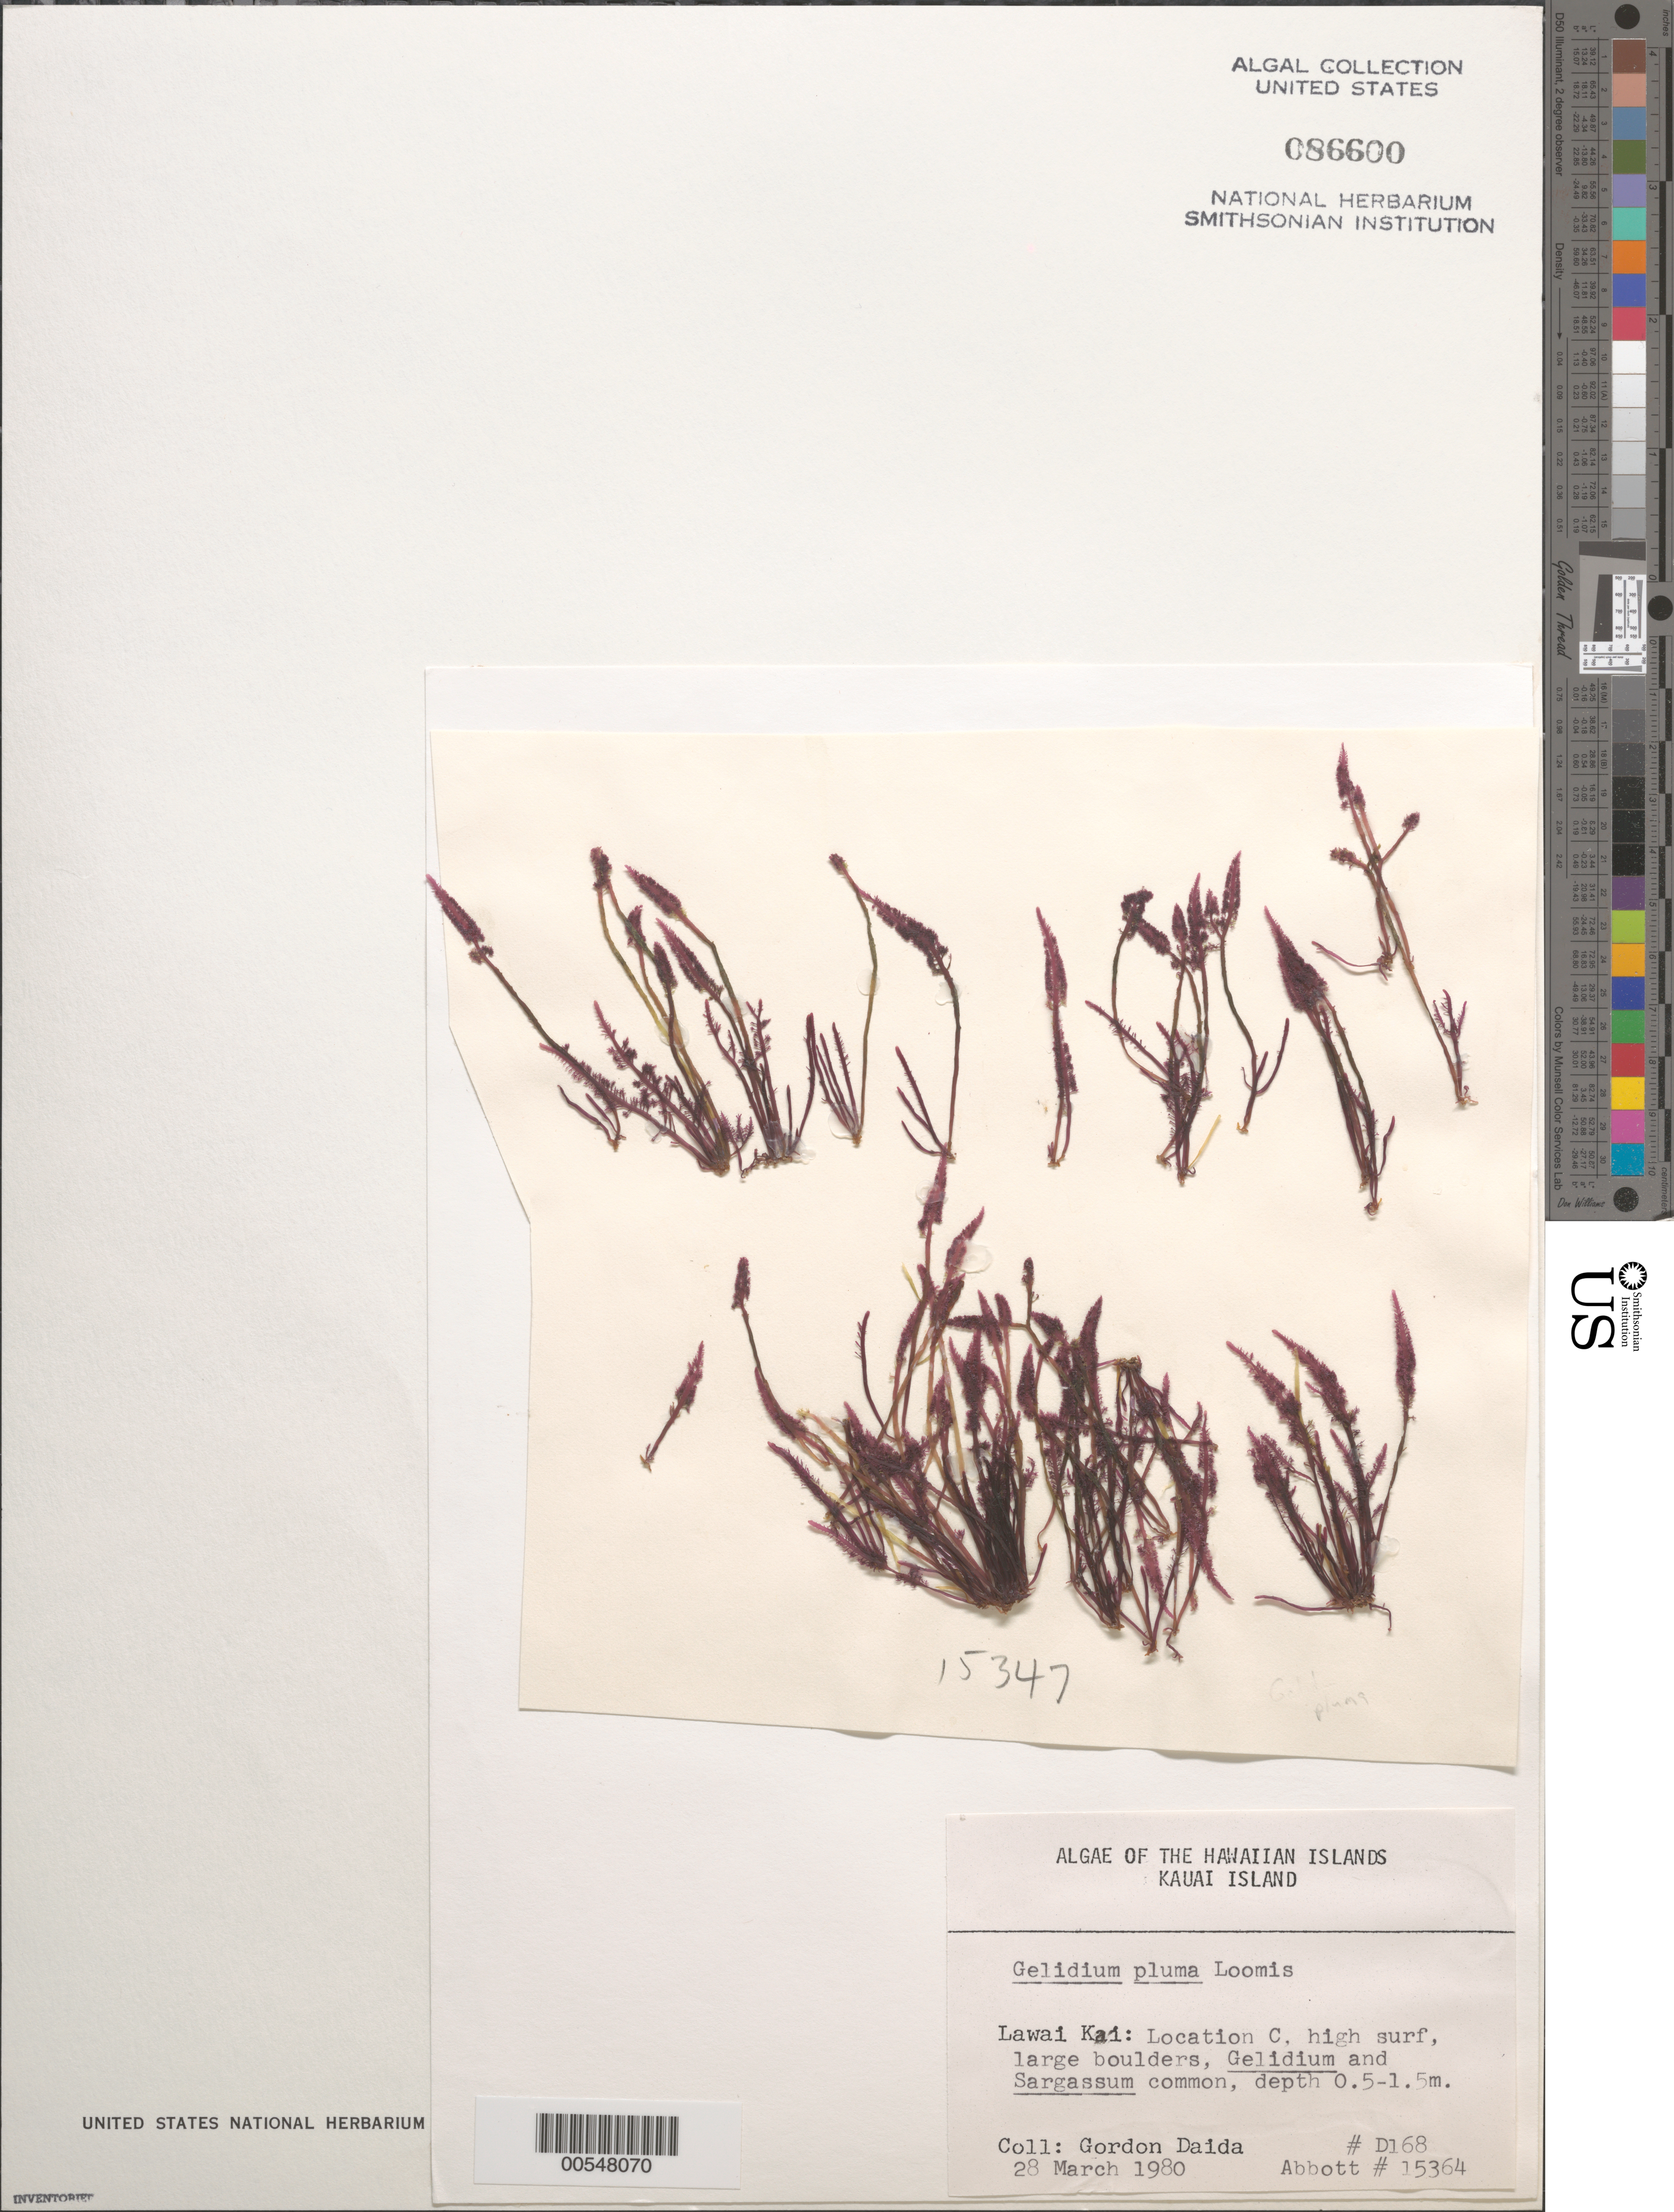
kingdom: Plantae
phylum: Rhodophyta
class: Florideophyceae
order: Gelidiales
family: Gelidiaceae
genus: Gelidium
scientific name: Gelidium pluma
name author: Bornet ex N.H. Loomis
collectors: G. Daida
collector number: D168 & IAA 15364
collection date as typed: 28 Mar 1980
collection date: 1980-03-28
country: United States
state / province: Hawaii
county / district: Kauai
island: Kaua'i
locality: Lawai Kai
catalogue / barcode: US 86600